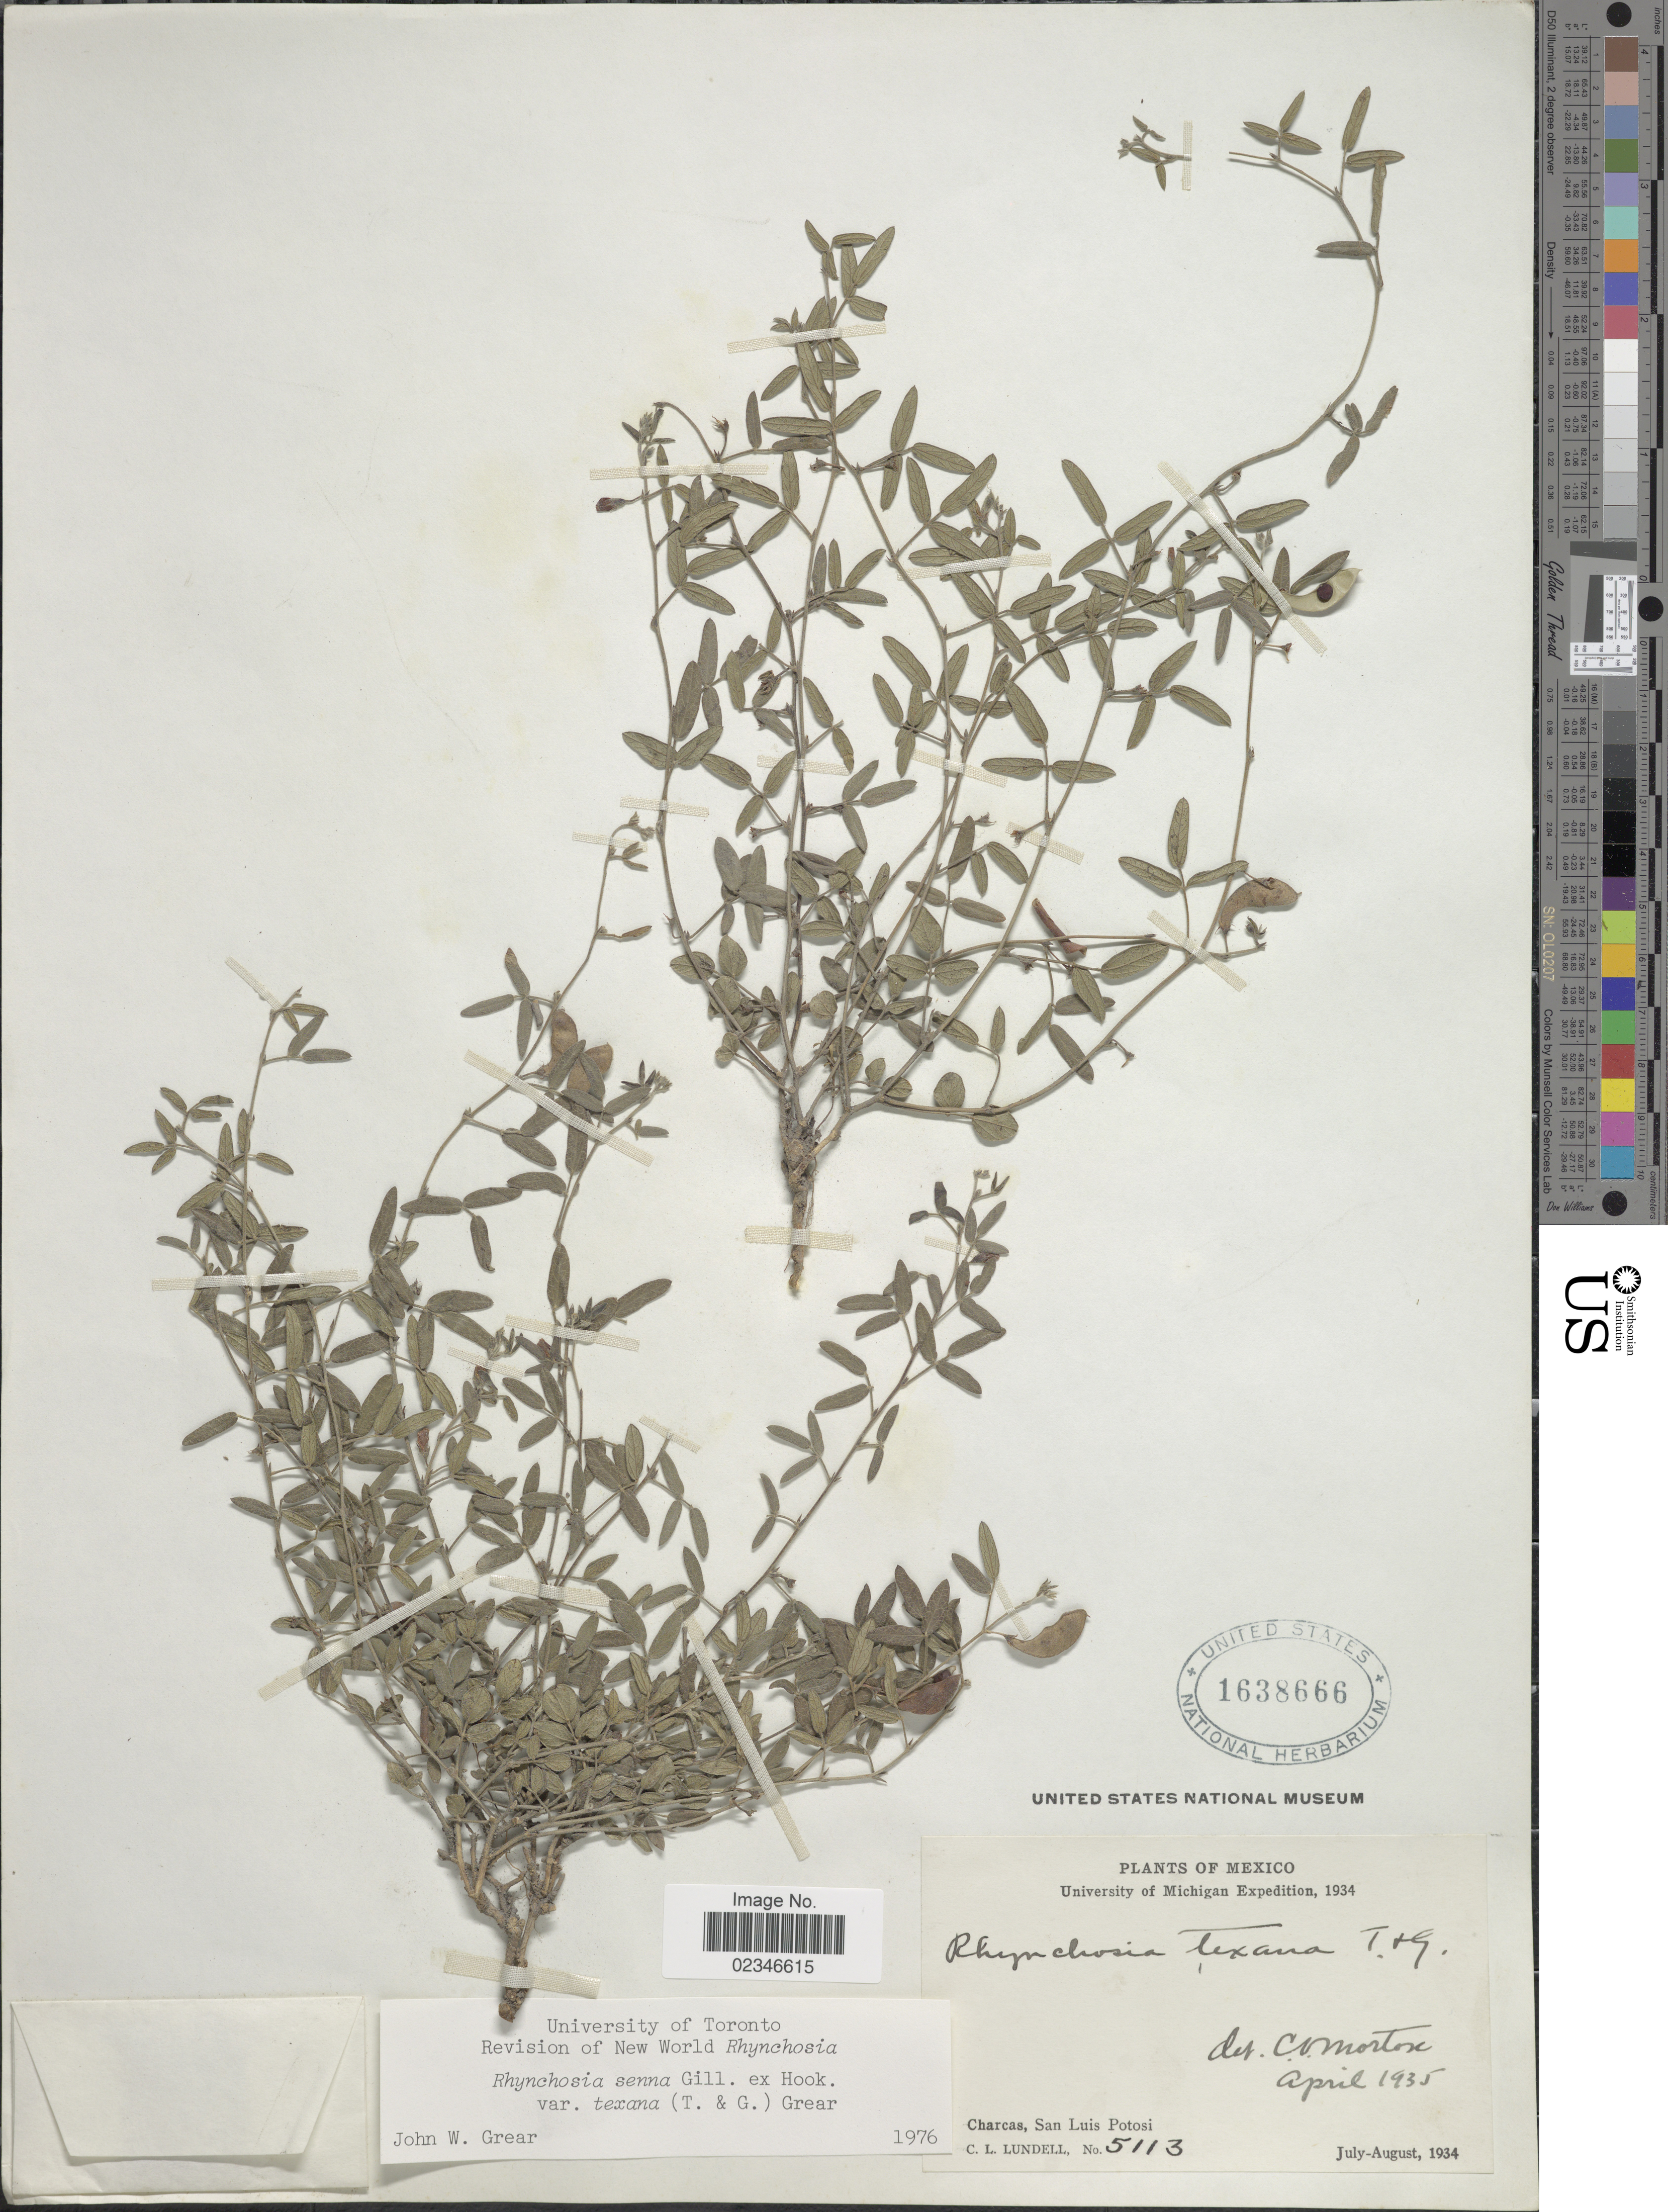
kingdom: Plantae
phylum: Tracheophyta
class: Magnoliopsida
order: Fabales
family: Fabaceae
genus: Rhynchosia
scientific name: Rhynchosia senna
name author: Gillies ex Hook.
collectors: C. L. Lundell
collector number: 5113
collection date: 1934-07/1934-08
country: Mexico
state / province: San Luis Potosí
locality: Charcas, San Luis Potosi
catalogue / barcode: US 1638666